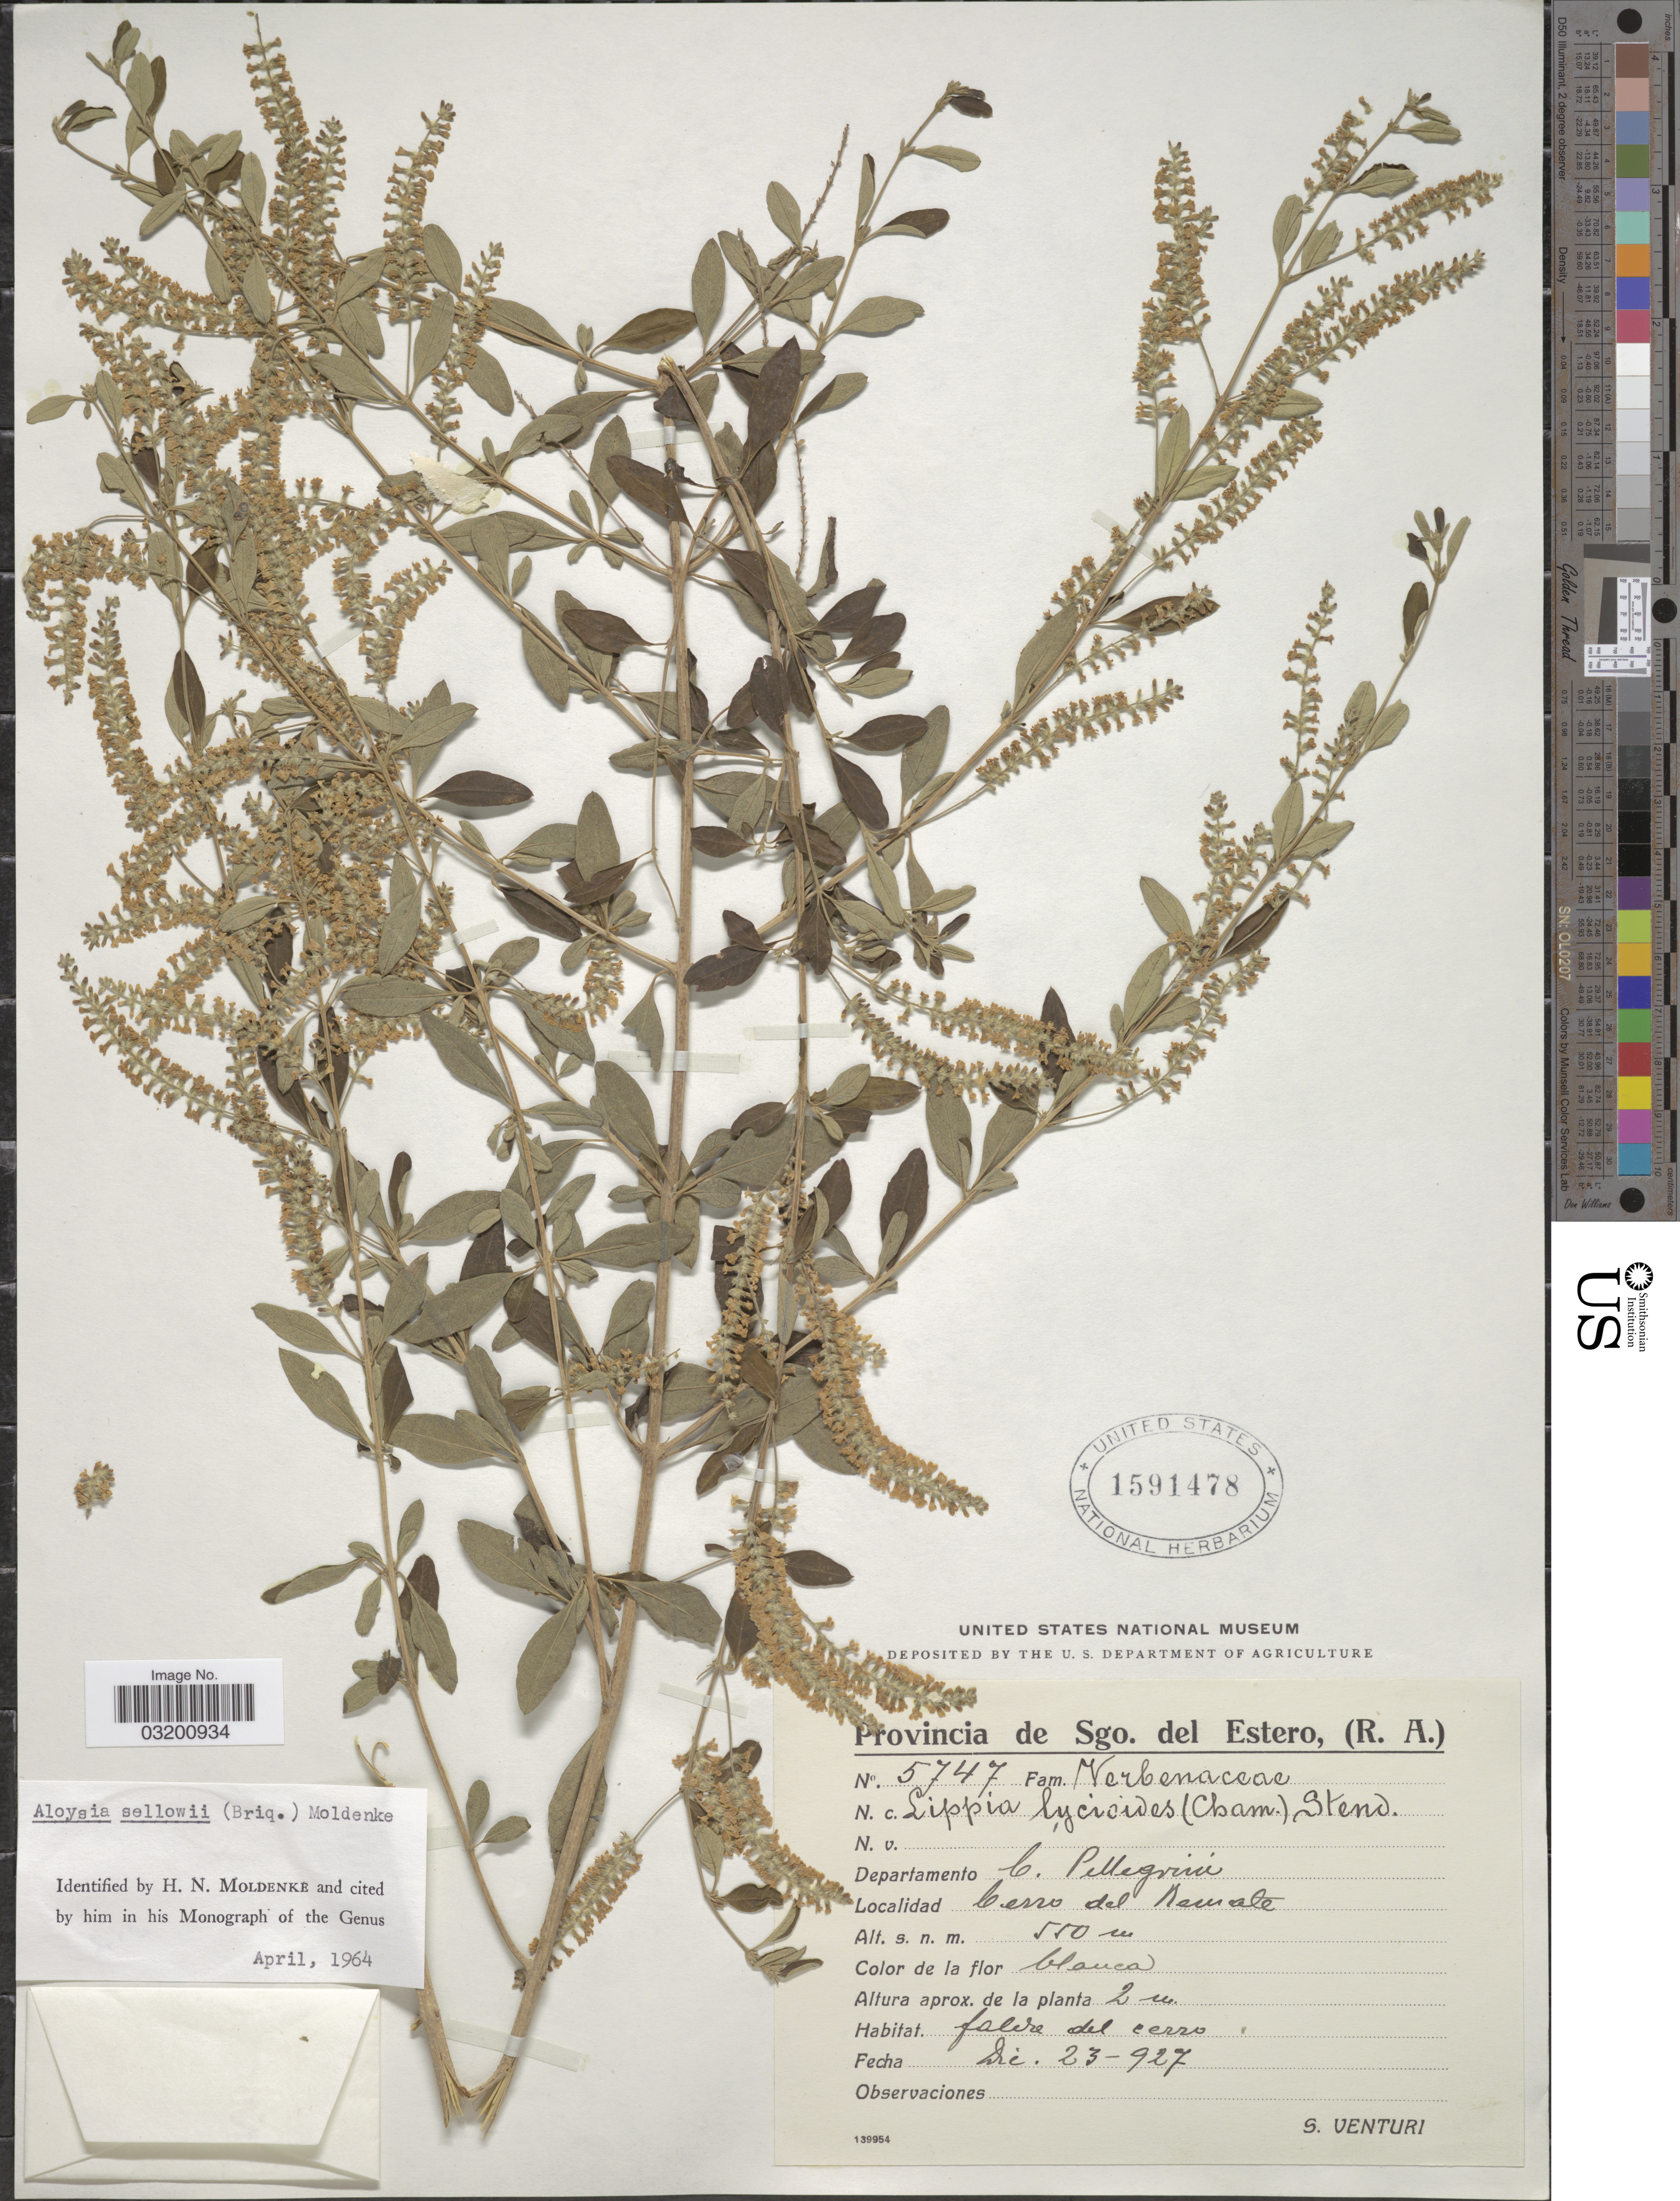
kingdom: Plantae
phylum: Tracheophyta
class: Magnoliopsida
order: Lamiales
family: Verbenaceae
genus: Aloysia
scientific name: Aloysia sellowii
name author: (Briq.) Moldenke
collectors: S. Venturi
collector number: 5747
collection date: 1927-12-23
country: Argentina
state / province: Santiago del Estero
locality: Departamento C. Pellegrini, Cerro del Remate.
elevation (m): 550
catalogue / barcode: US 1591478